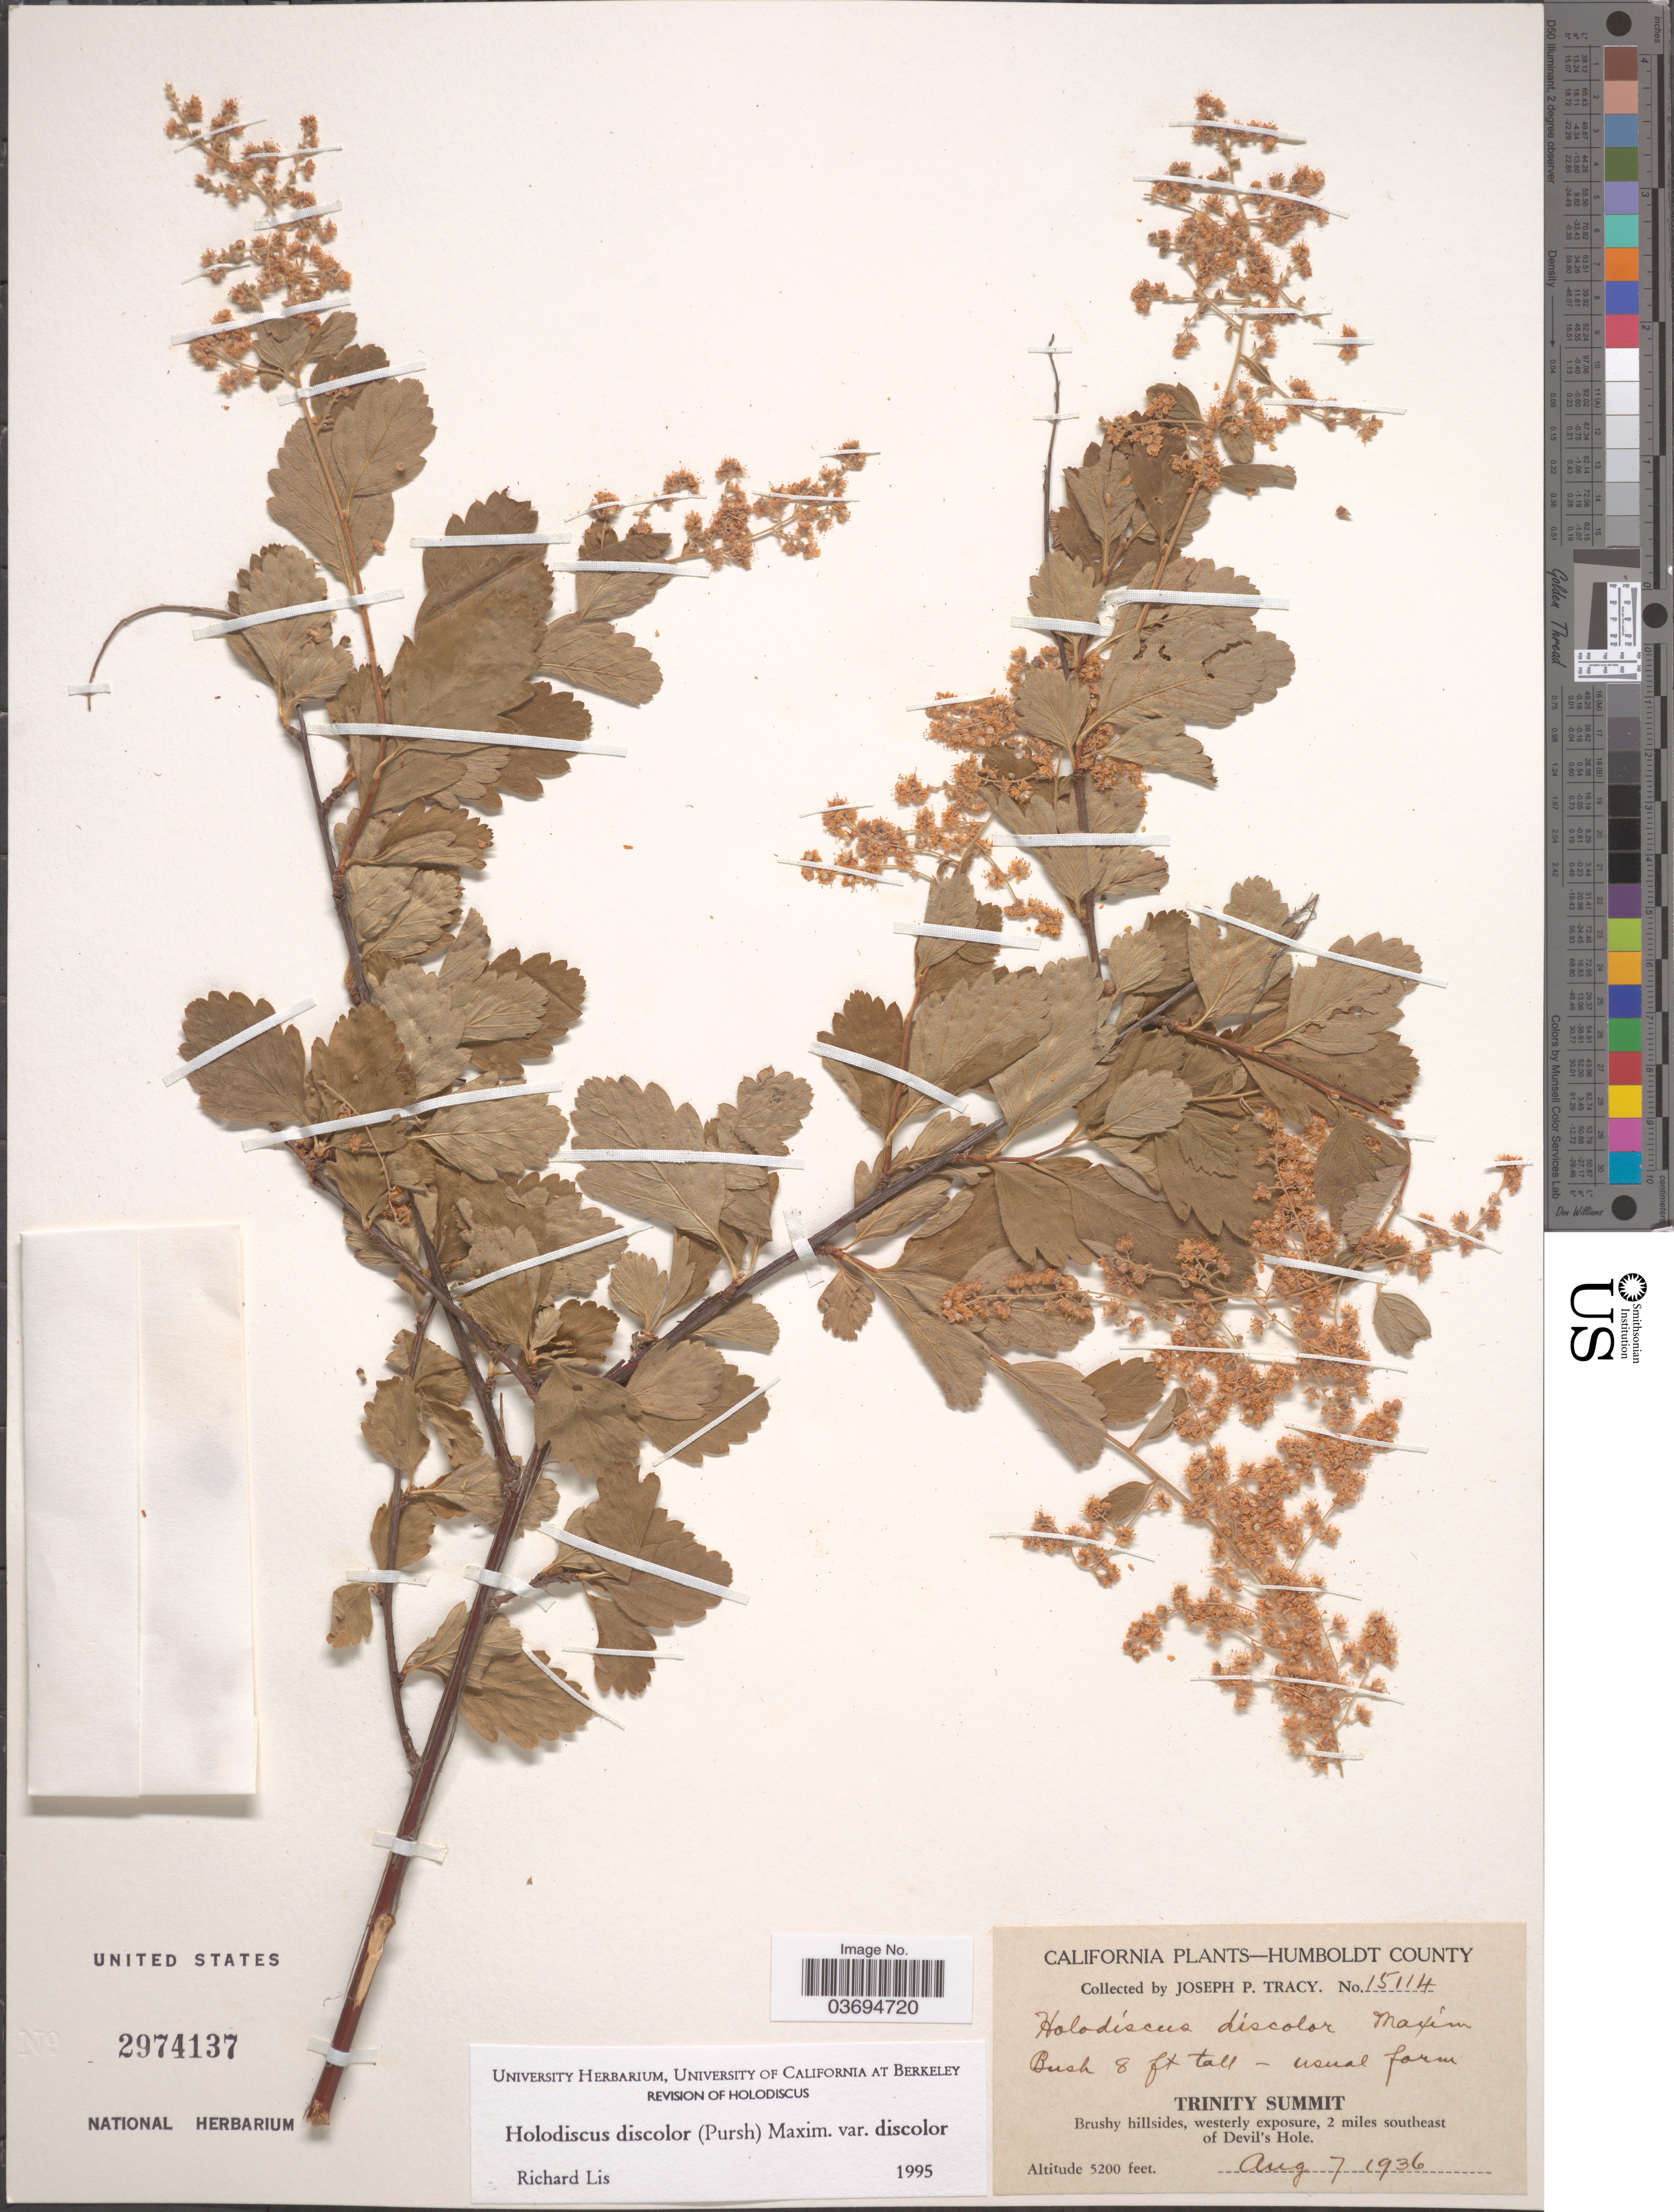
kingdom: Plantae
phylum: Tracheophyta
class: Magnoliopsida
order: Rosales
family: Rosaceae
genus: Holodiscus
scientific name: Holodiscus discolor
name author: (Pursh) Maxim.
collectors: J. Tracy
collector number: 15114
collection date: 1936-08-07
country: United States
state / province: California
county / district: Humboldt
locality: Humboldt County. Trinity Summit. Brushy hillsides, westerly exposure, 2 miles southeast of Devil's Hole.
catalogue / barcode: US 2974137